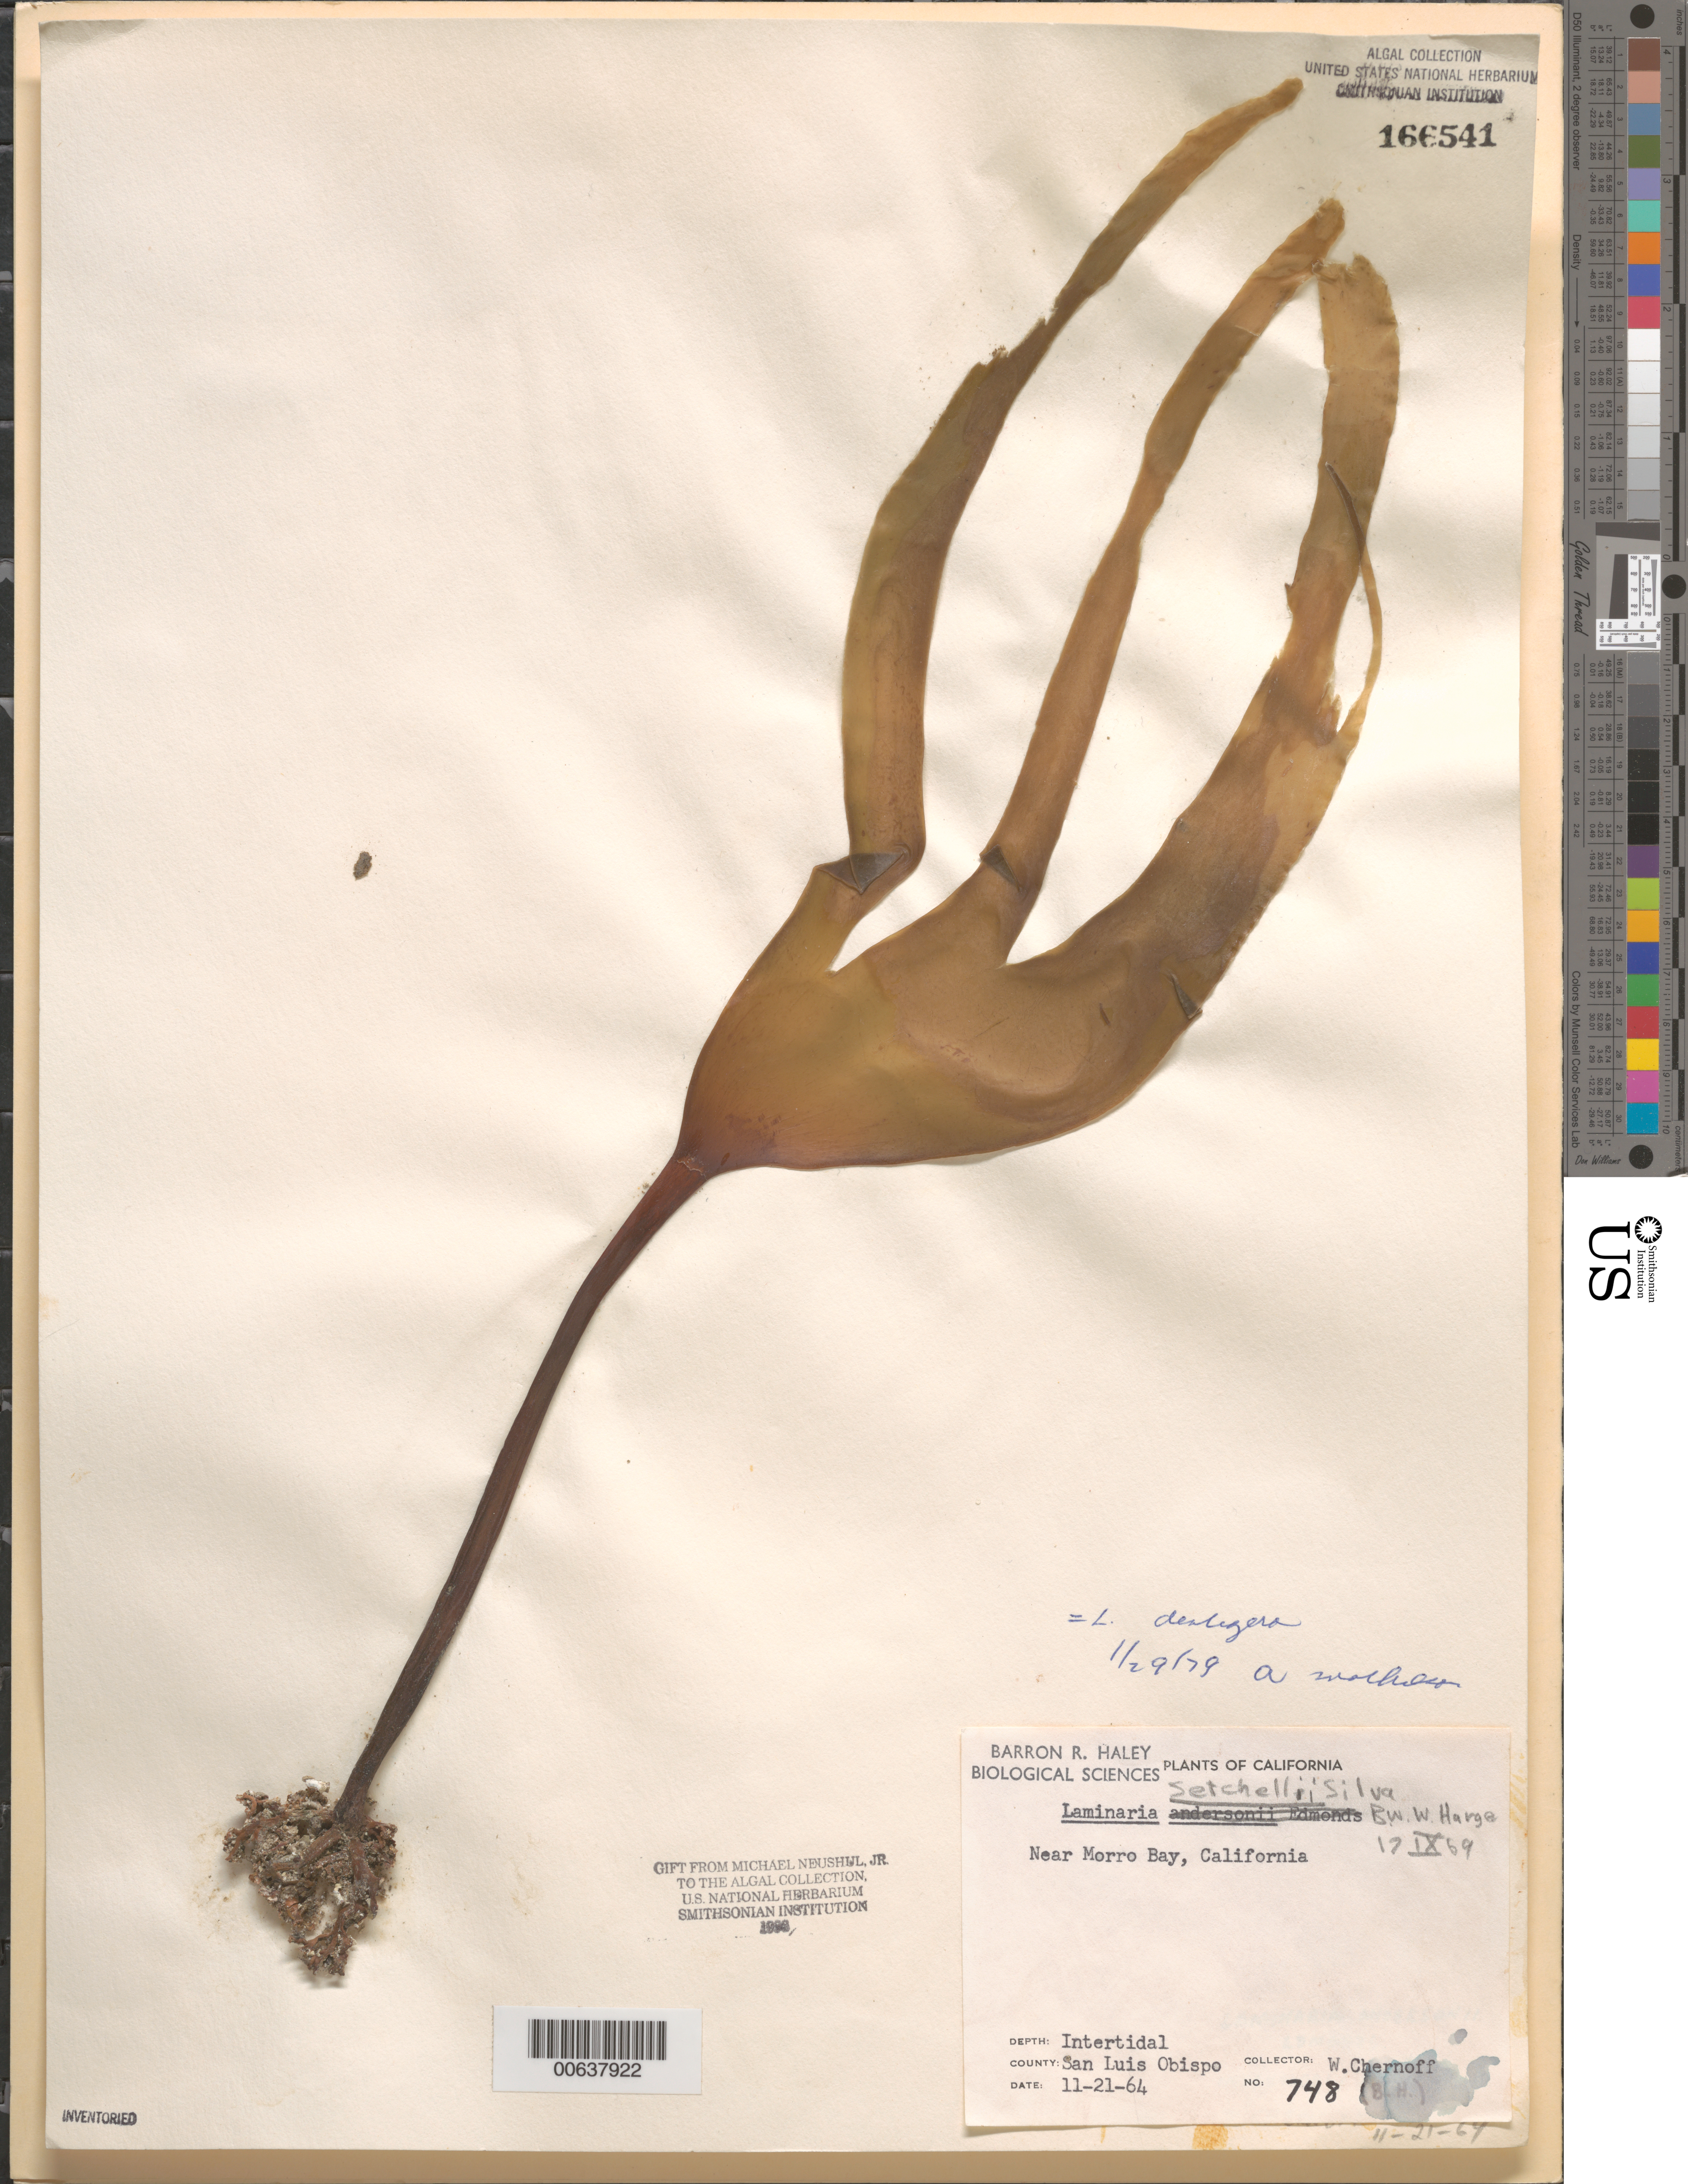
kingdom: Chromista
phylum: Ochrophyta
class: Phaeophyceae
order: Laminariales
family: Laminariaceae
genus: Laminaria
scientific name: Laminaria dentigera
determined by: Mathieson, A. C.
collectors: W. Chernoff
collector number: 748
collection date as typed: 21 Nov 1964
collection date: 1964-11-21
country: United States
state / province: California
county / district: San Luis Obispo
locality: Near Morro Bay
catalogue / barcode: US 166541